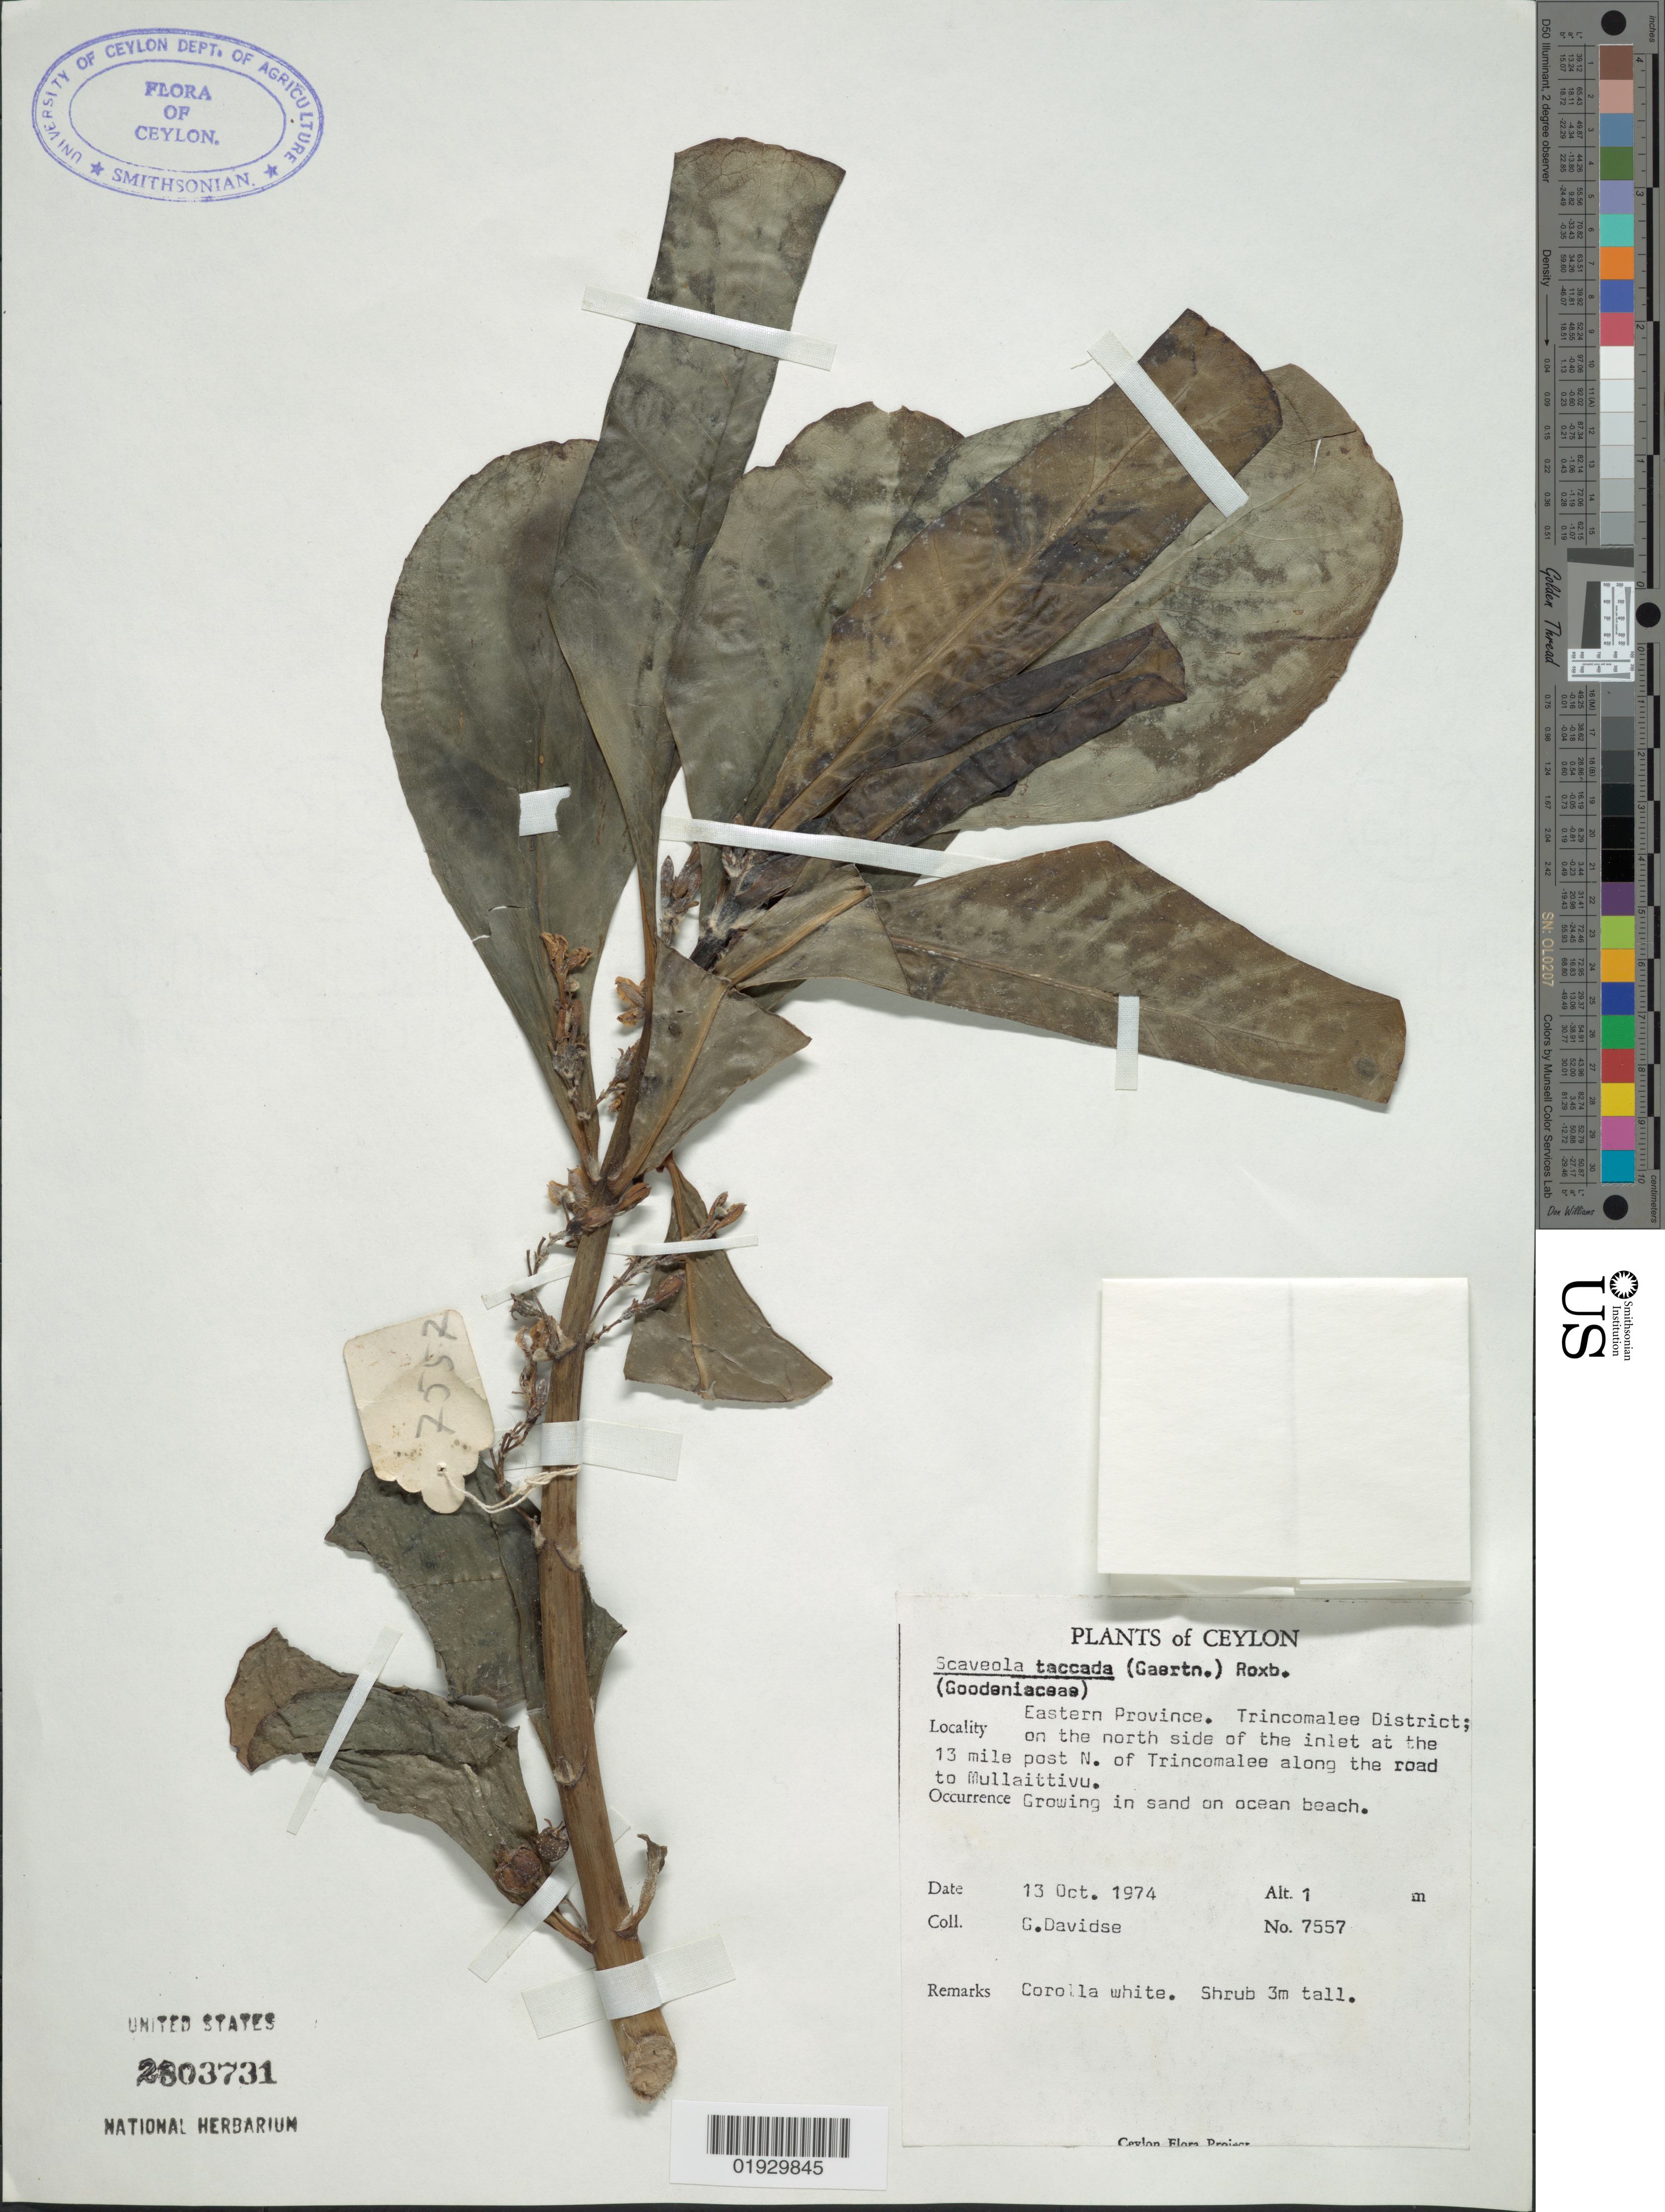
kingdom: Plantae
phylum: Tracheophyta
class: Magnoliopsida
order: Asterales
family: Goodeniaceae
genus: Scaevola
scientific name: Scaevola taccada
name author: (Gaertn.) Roxb.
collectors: G. Davidse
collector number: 7557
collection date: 1974-10-13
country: Sri Lanka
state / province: Eastern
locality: Ceylon. Eastern Province. Trincomalee District; on the north side of the inlet at the 13 mile post N. of Trincomalee along the road to Mullaittivu.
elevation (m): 1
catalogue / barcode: US 2803731